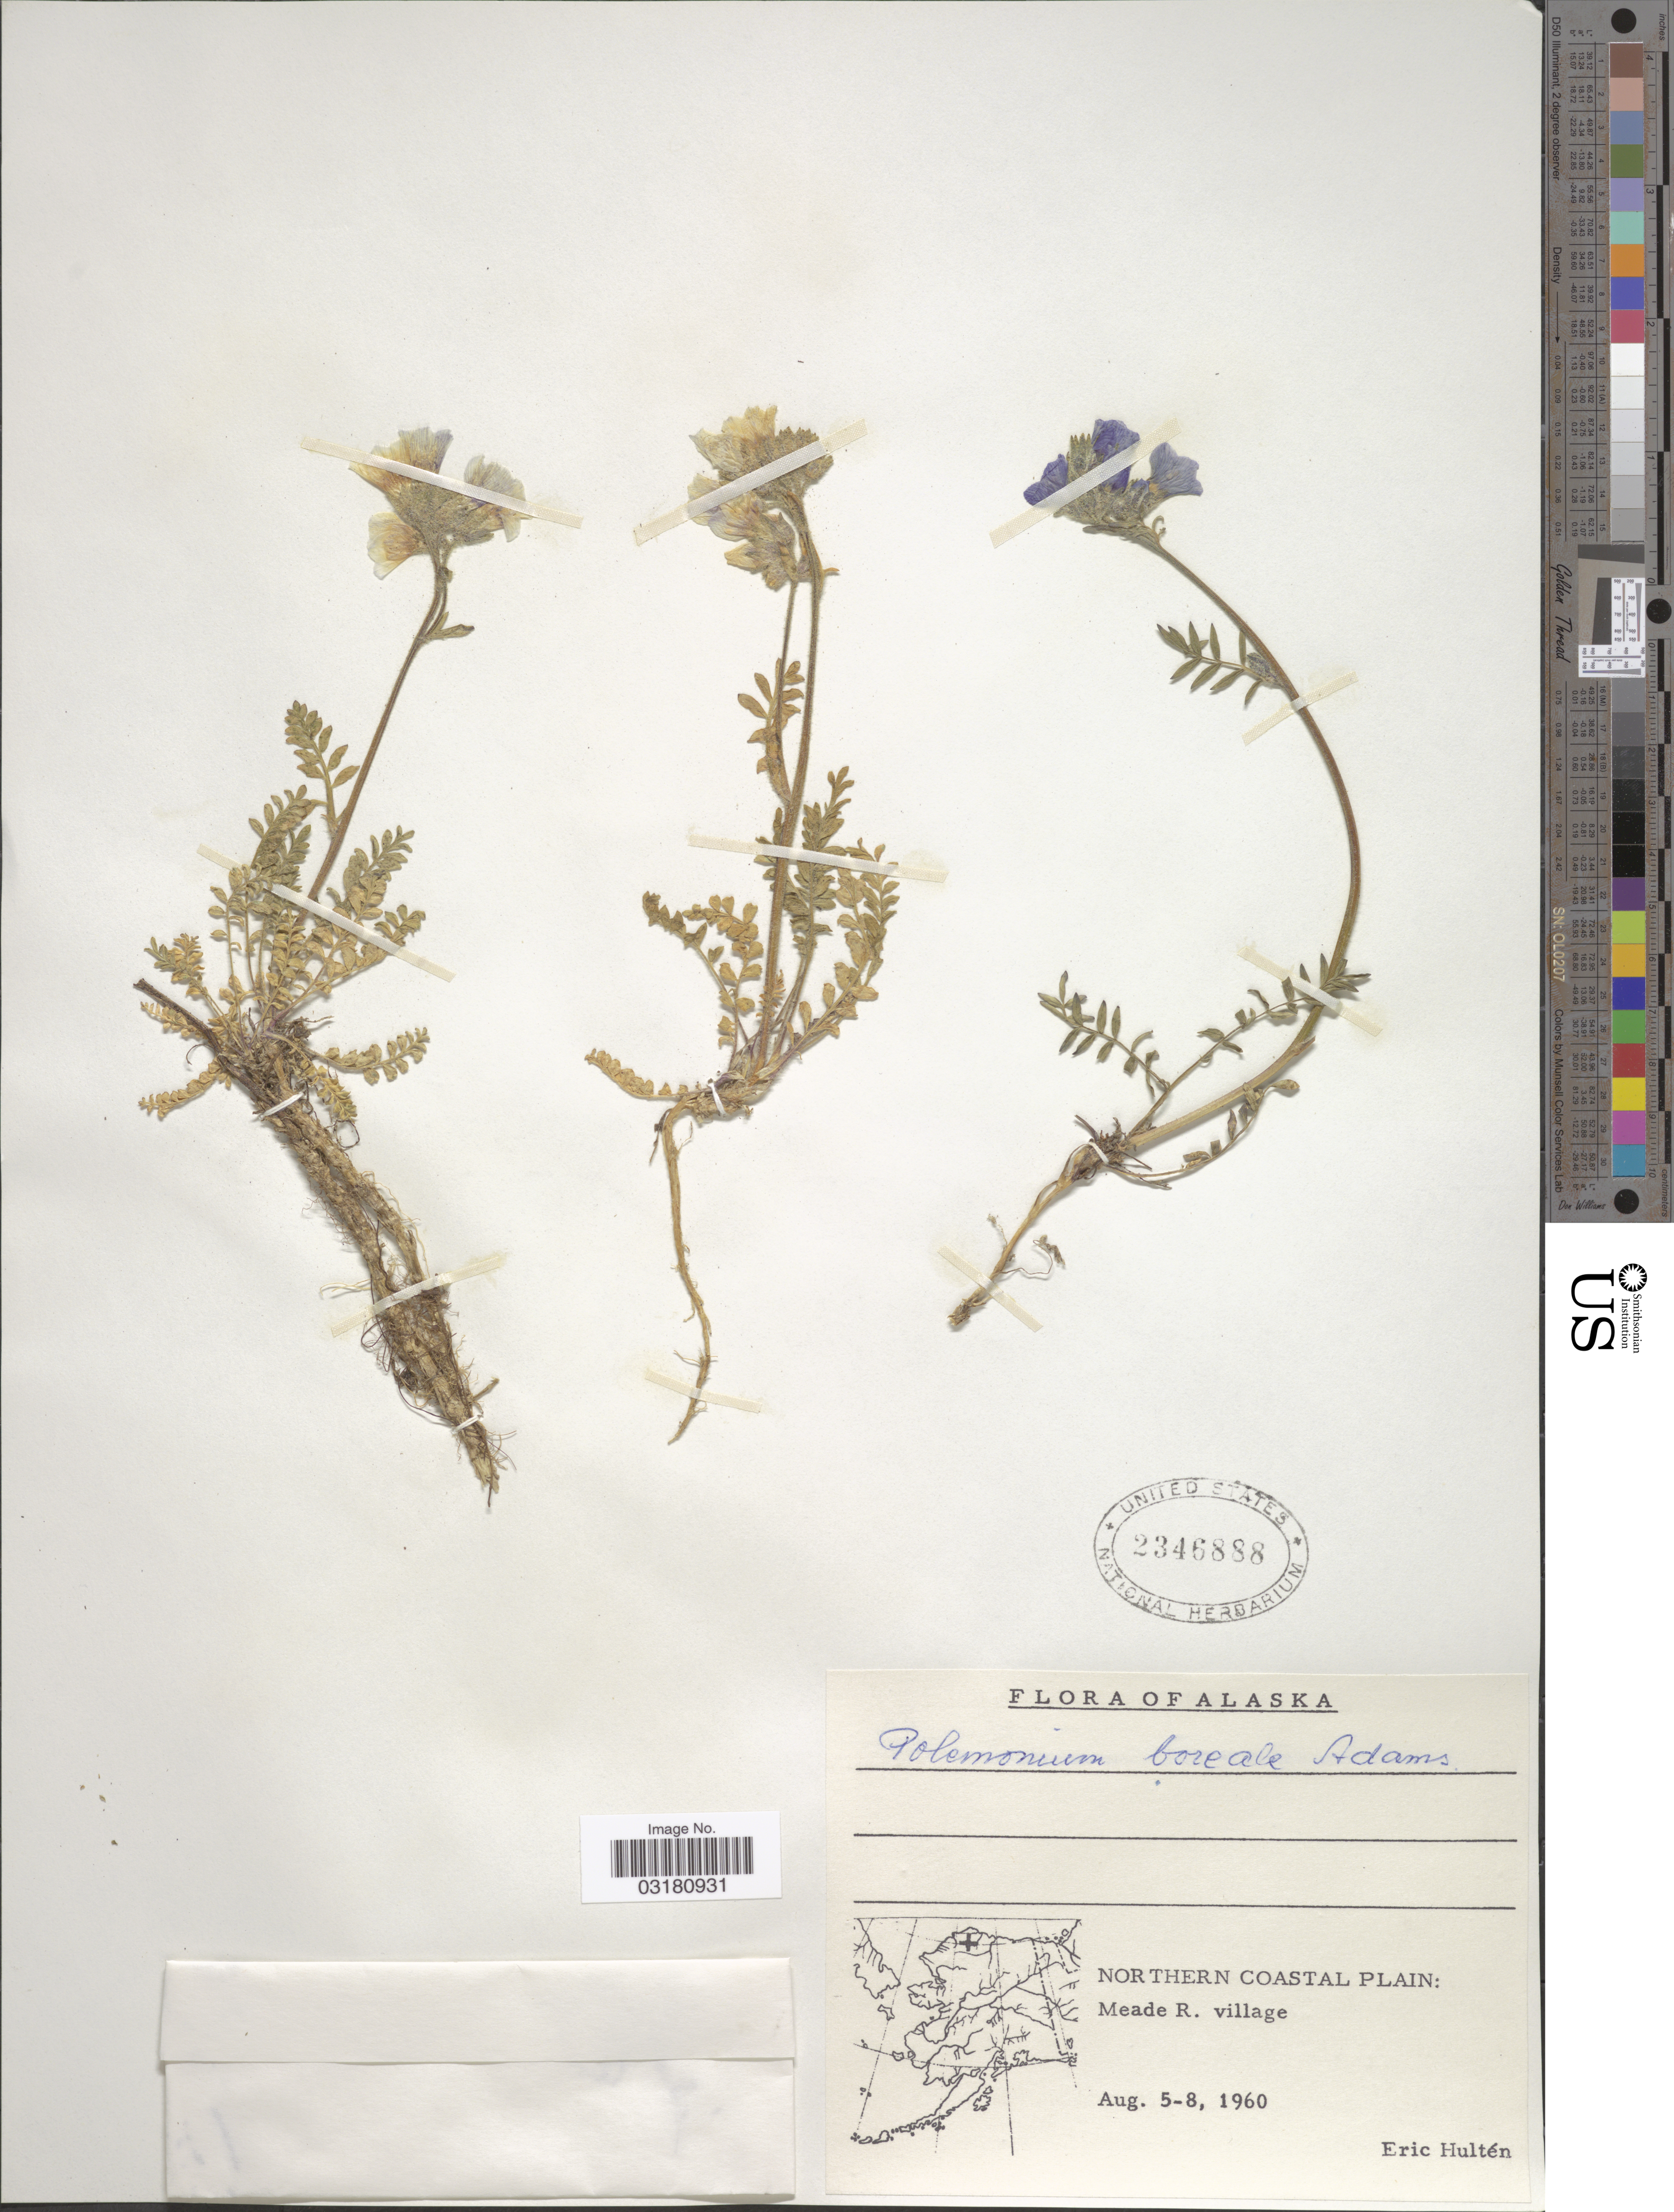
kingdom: Plantae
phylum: Tracheophyta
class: Magnoliopsida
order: Ericales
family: Polemoniaceae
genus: Polemonium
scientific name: Polemonium boreale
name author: Adams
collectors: E. G. Hultén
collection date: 1960-08-05/1960-08-08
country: United States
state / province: Alaska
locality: Northern Coastal Plain: Meade R. village.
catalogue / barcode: US 2346888